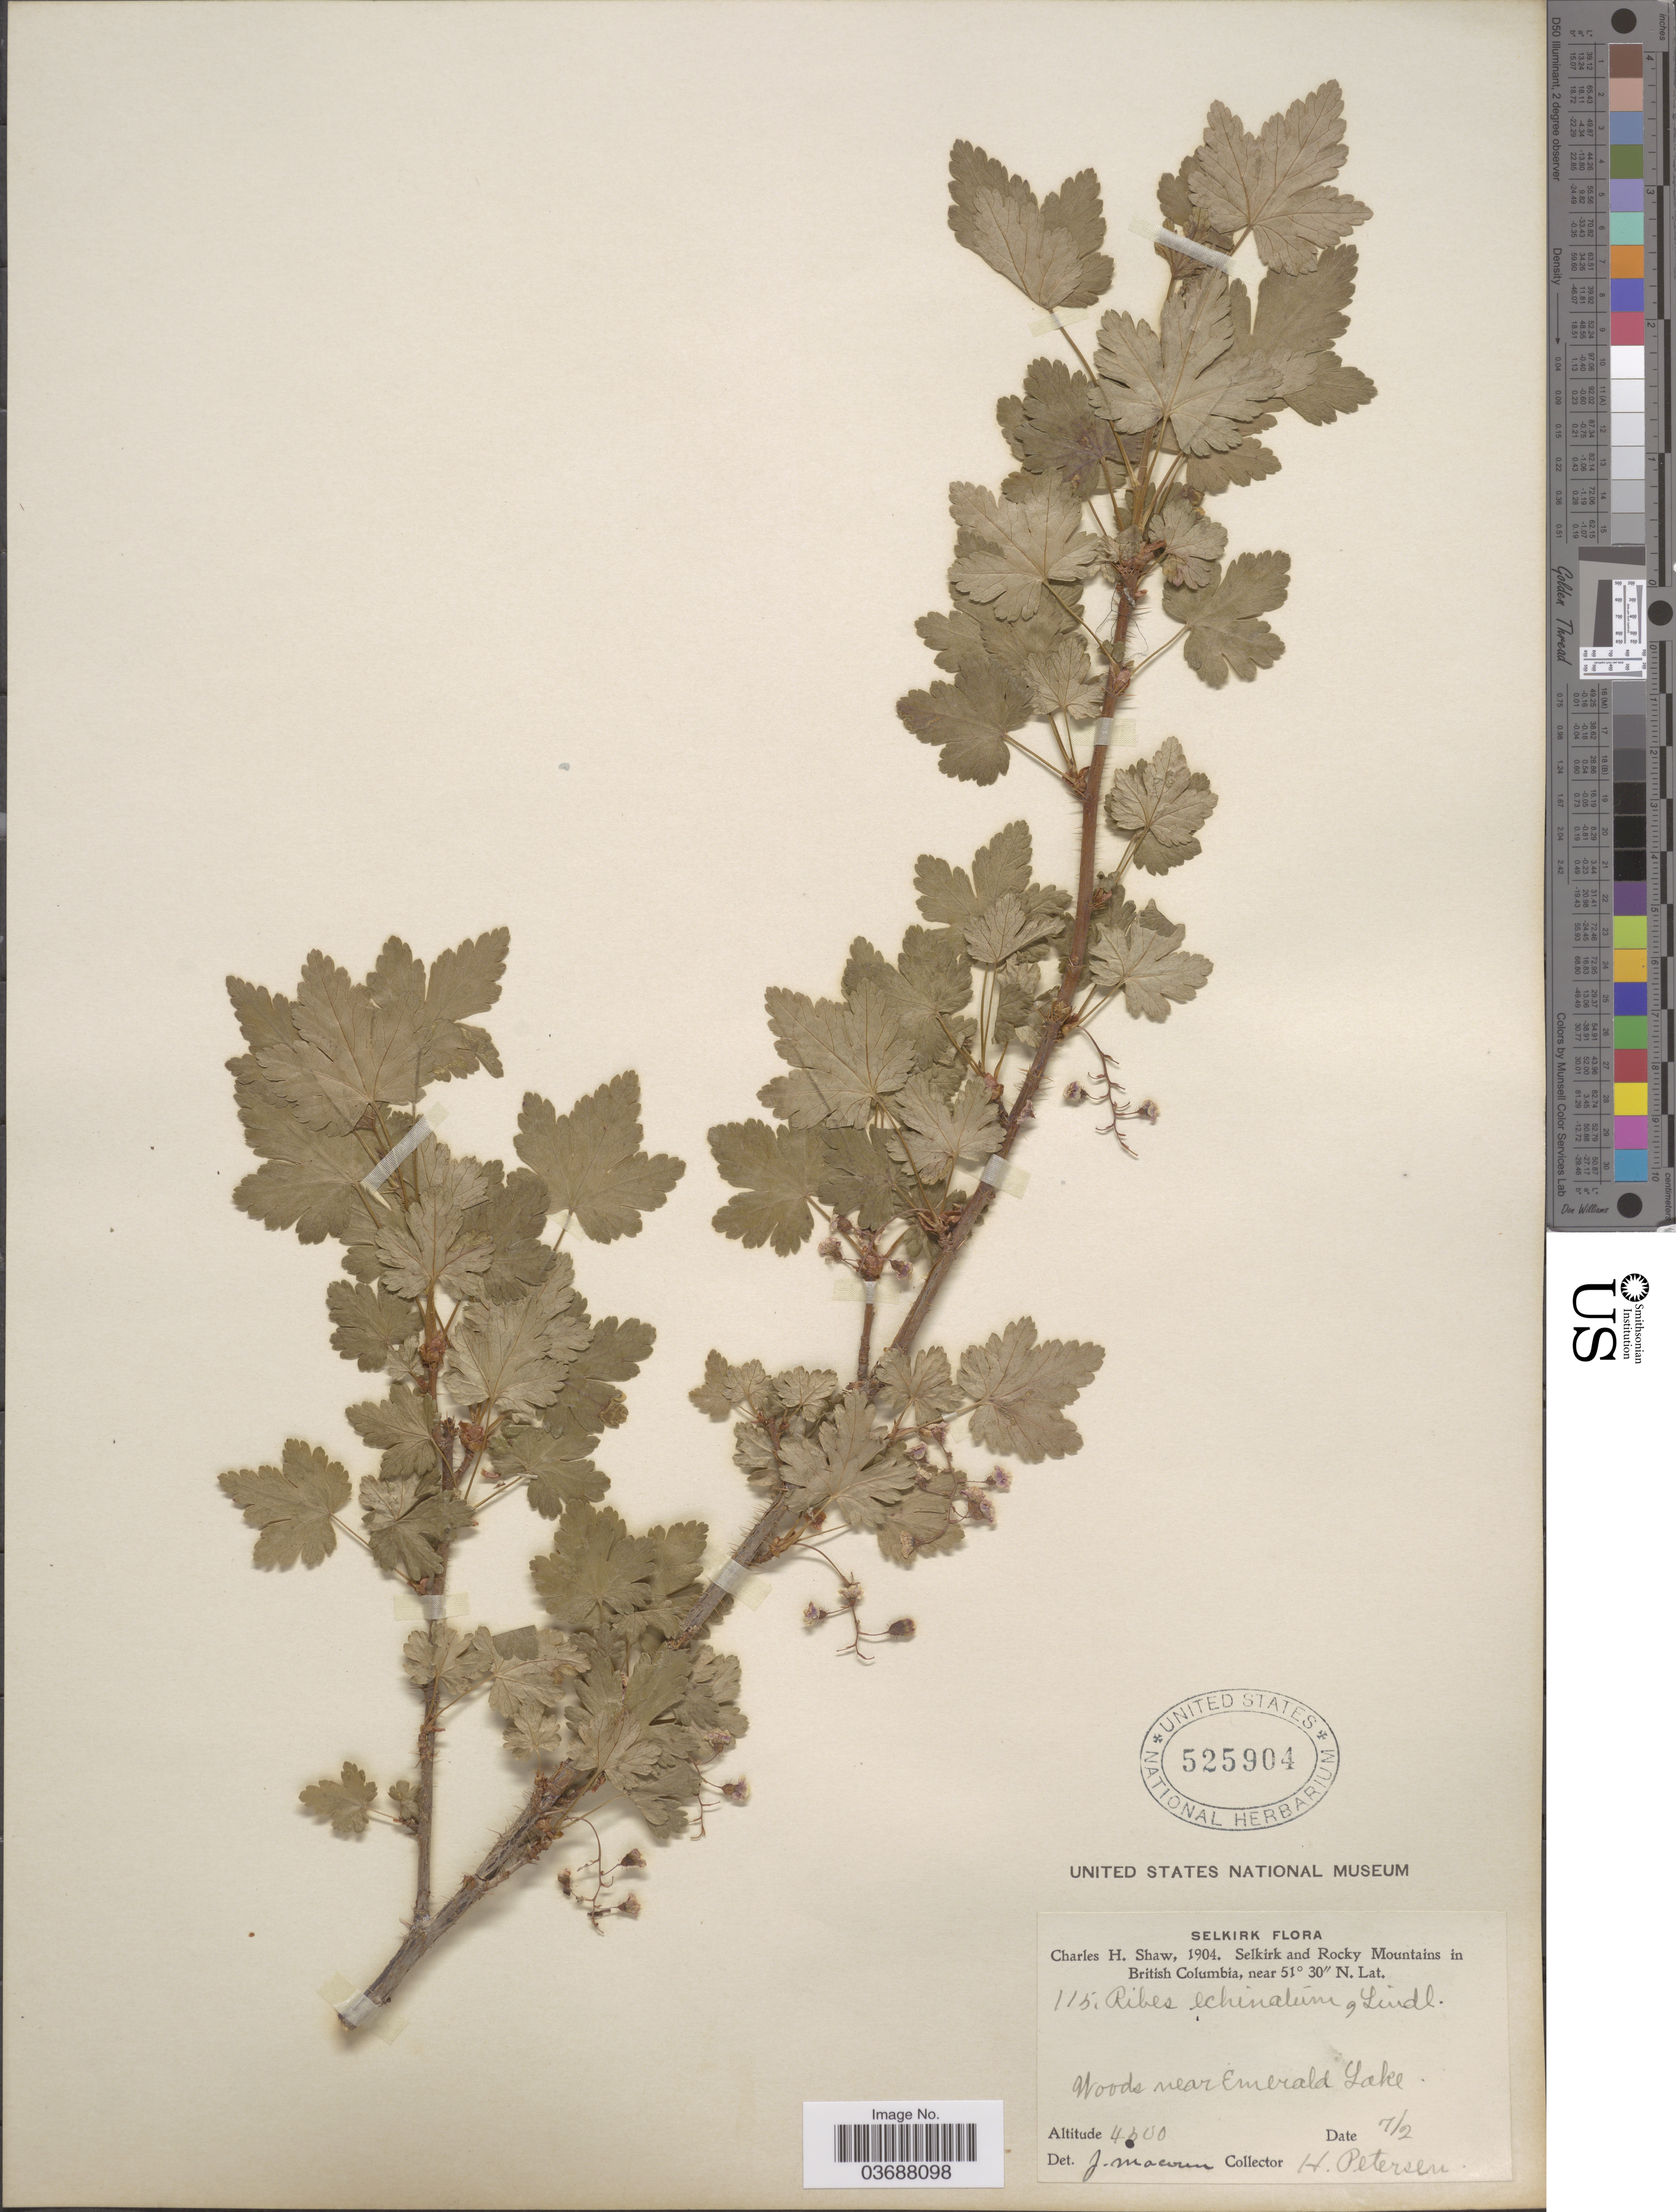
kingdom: Plantae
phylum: Tracheophyta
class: Magnoliopsida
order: Saxifragales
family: Grossulariaceae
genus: Ribes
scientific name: Ribes lacustre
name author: (Pers.) Poir.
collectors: H. Petersen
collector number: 115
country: Canada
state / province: British Columbia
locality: Selkirk. Selkirk and Rocky Mountains in British Columbia. Woods near Emerald Lake.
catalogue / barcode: US 525904